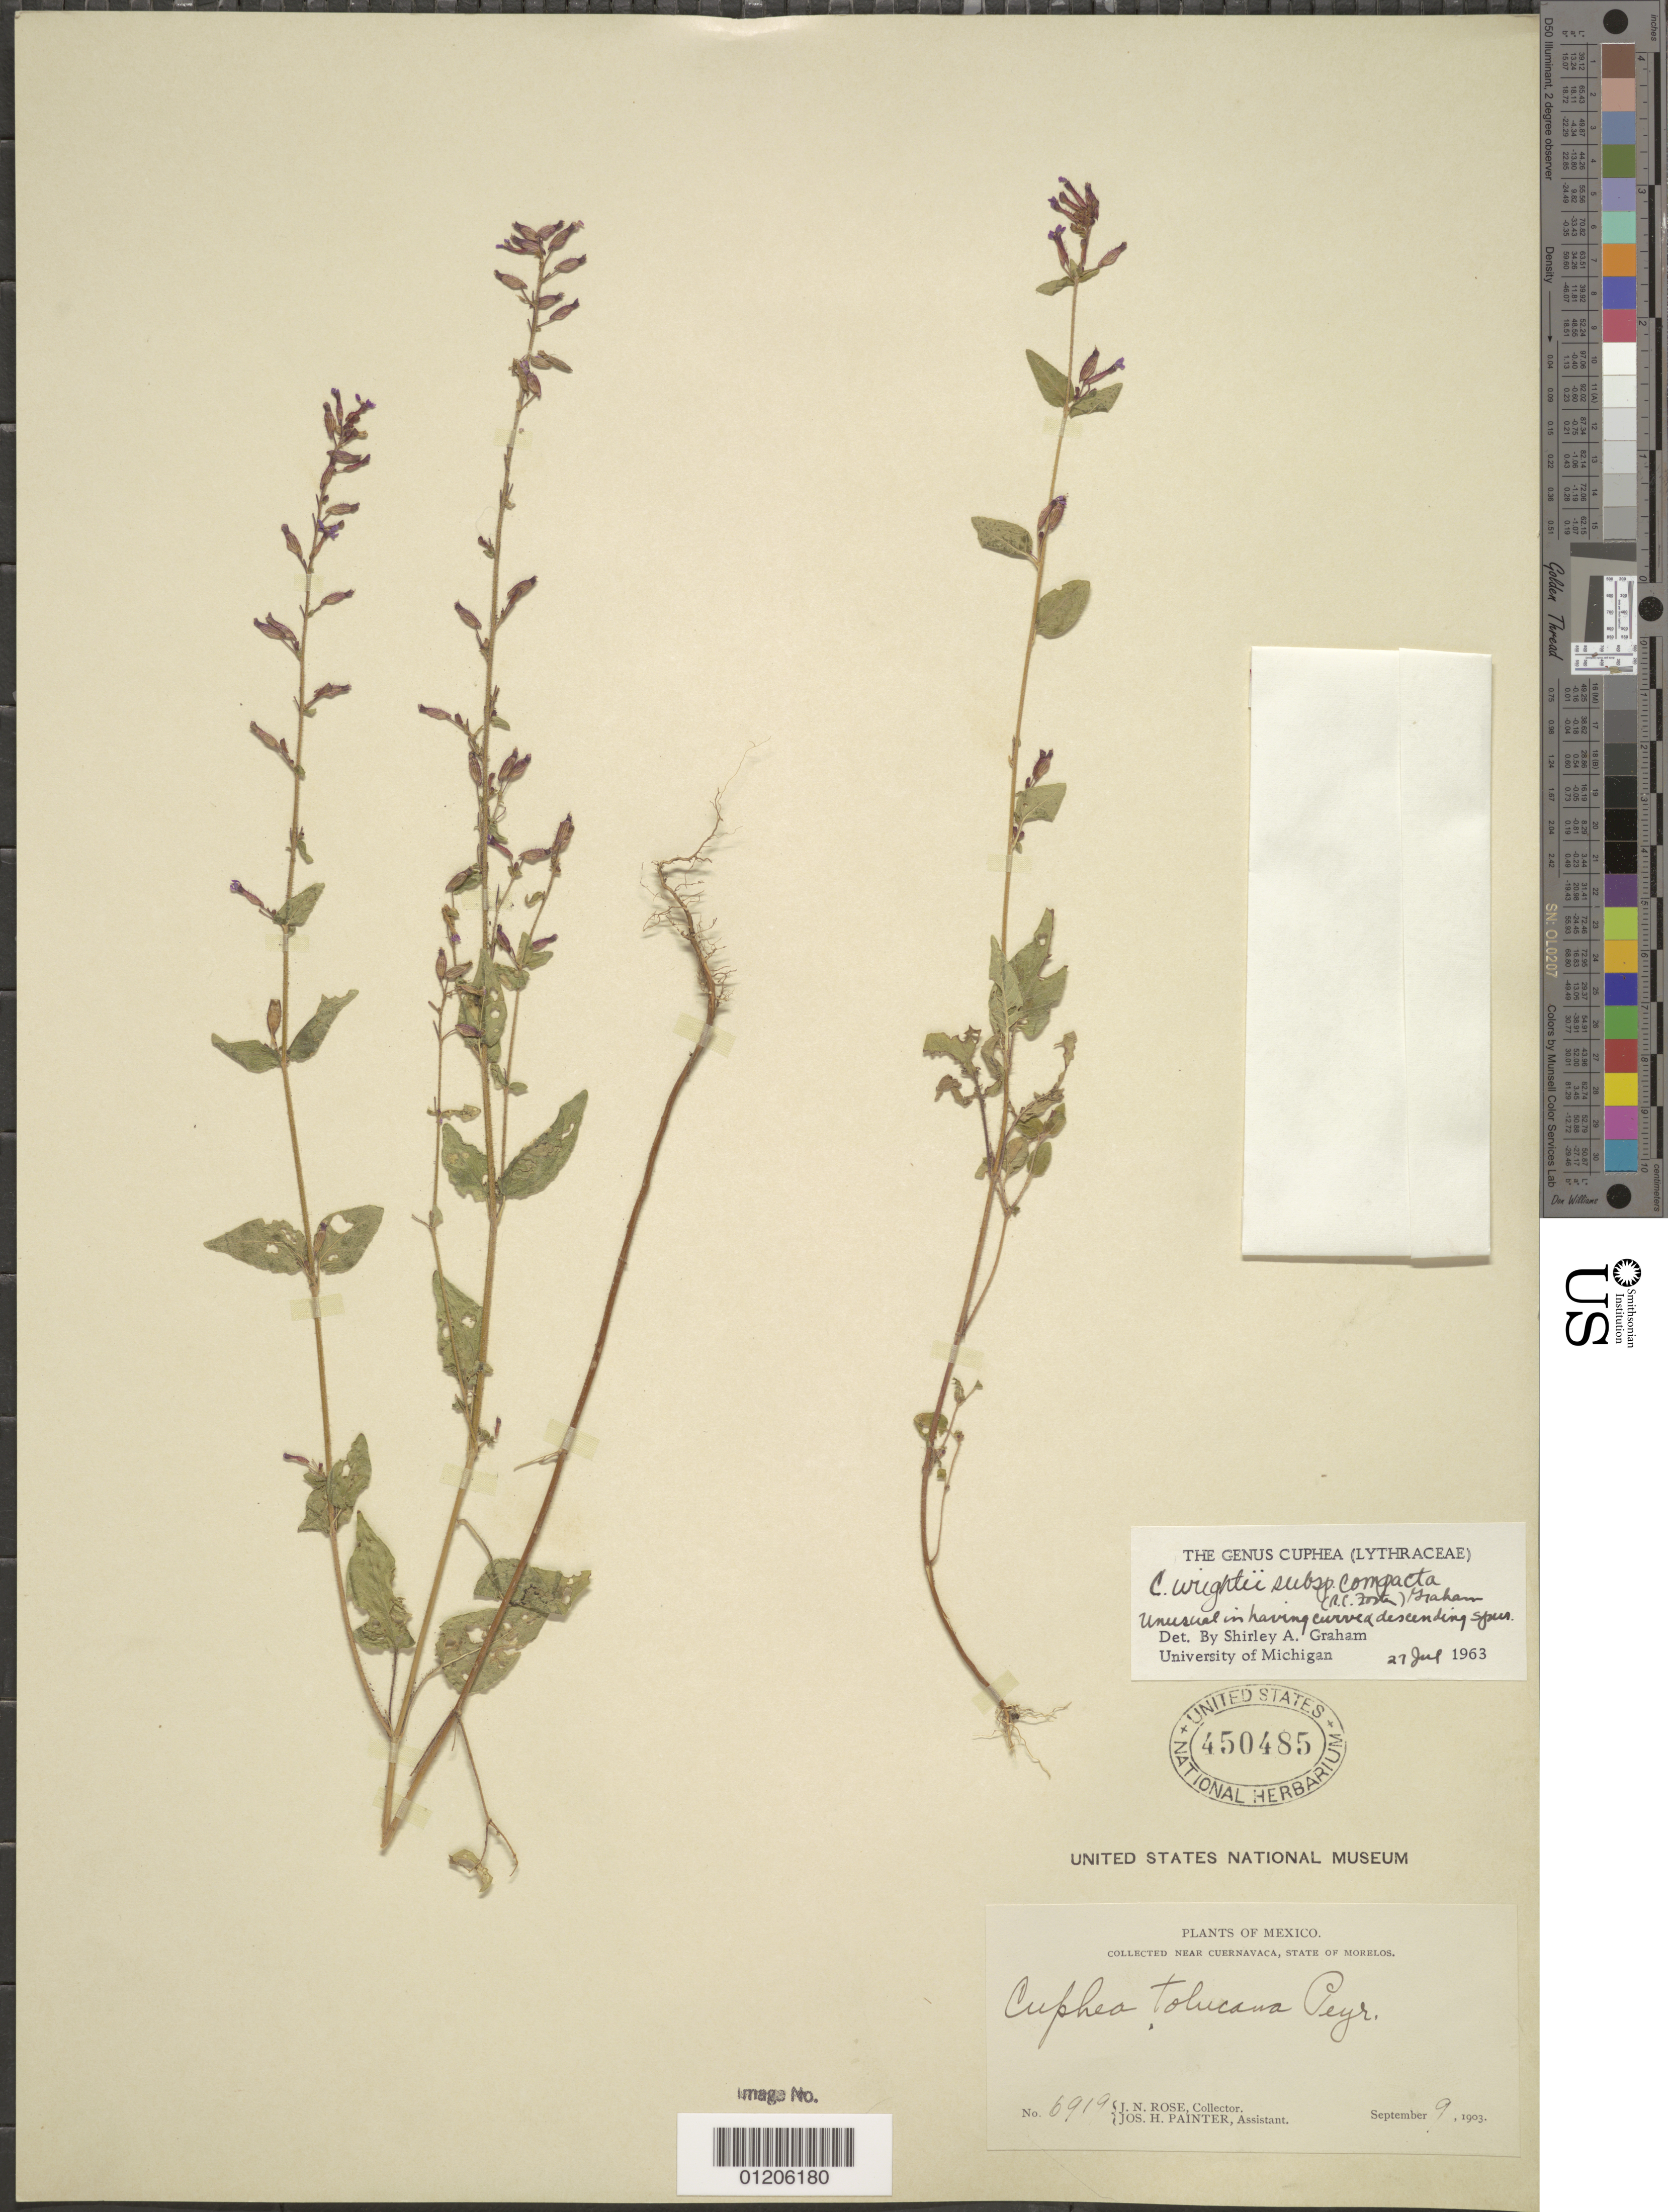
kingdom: Plantae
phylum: Tracheophyta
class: Magnoliopsida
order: Myrtales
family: Lythraceae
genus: Cuphea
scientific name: Cuphea wrightii var. compacta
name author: R.C. Foster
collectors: J. N. Rose & J. H. Painter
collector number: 6919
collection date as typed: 09 Sep 1903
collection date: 1903-09-09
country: Mexico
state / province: Morelos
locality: Near Cuernavaca, State of Morelos.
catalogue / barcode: US 450485